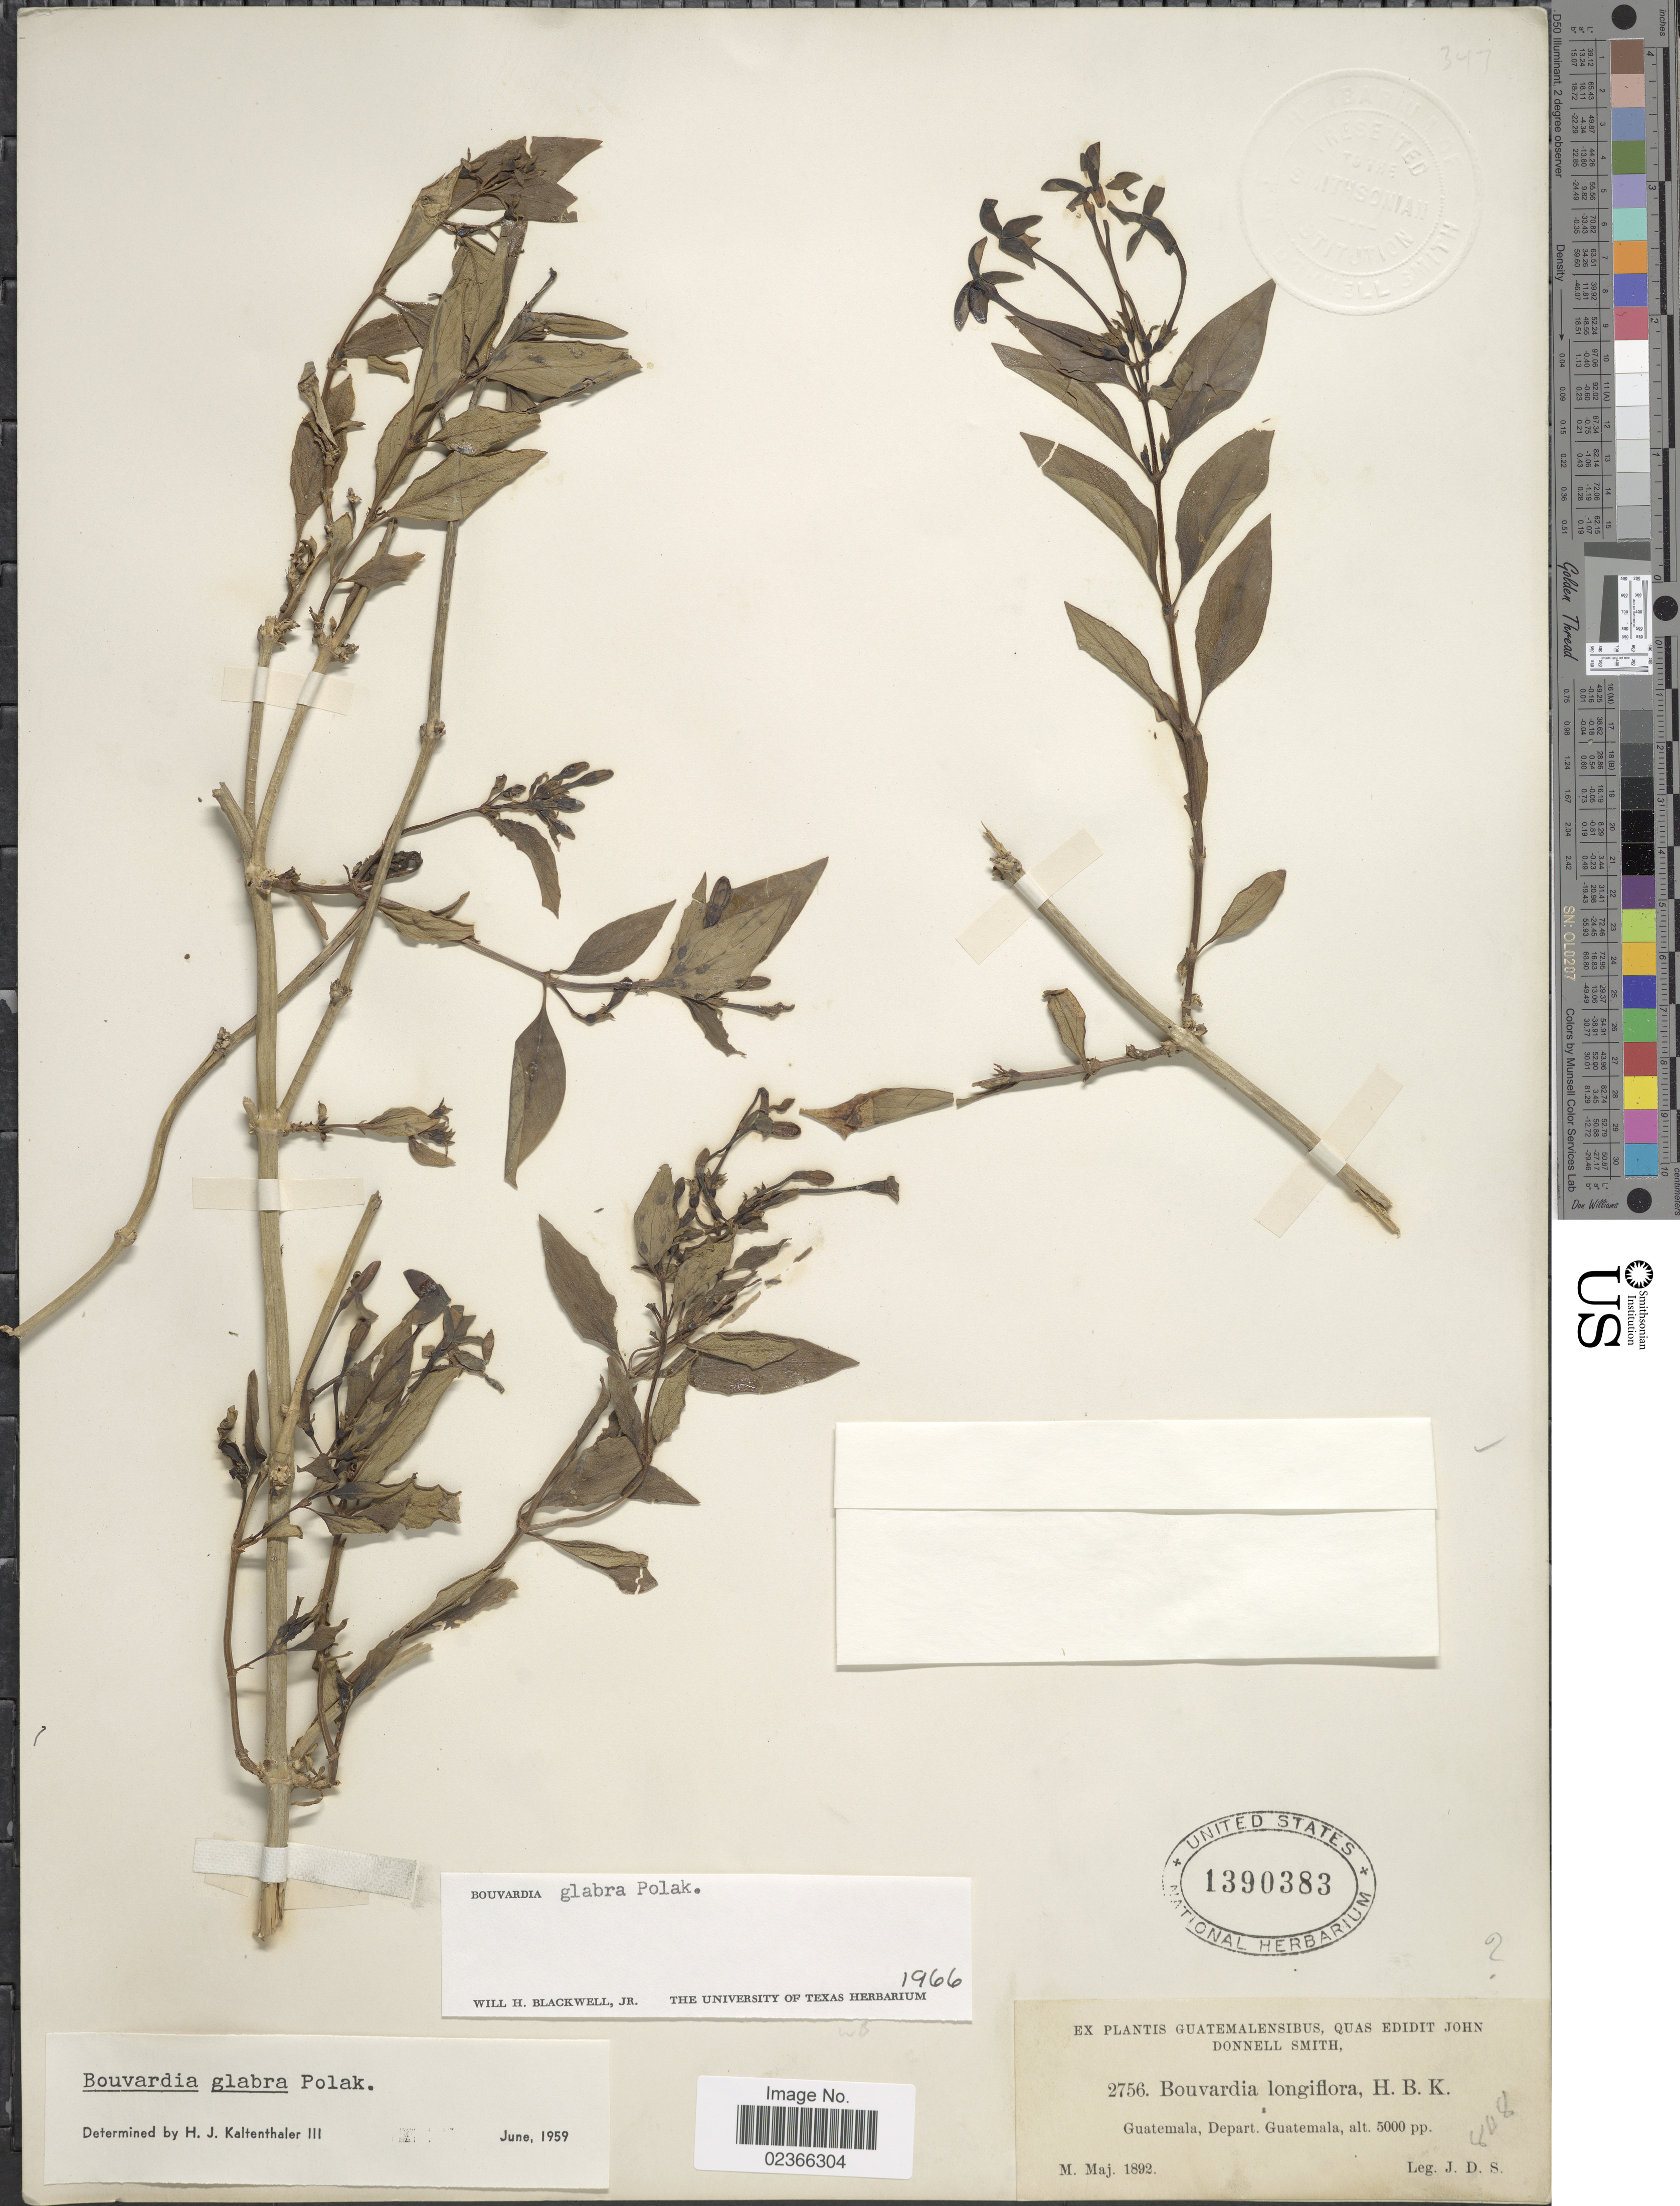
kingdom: Plantae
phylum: Tracheophyta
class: Magnoliopsida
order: Gentianales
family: Rubiaceae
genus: Bouvardia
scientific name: Bouvardia glabra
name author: Polák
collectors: J. Donnell Smith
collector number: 2756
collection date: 1892-05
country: Guatemala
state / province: Guatemala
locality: Guatemala, Depart. Guatemala.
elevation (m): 1524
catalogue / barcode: US 1390383